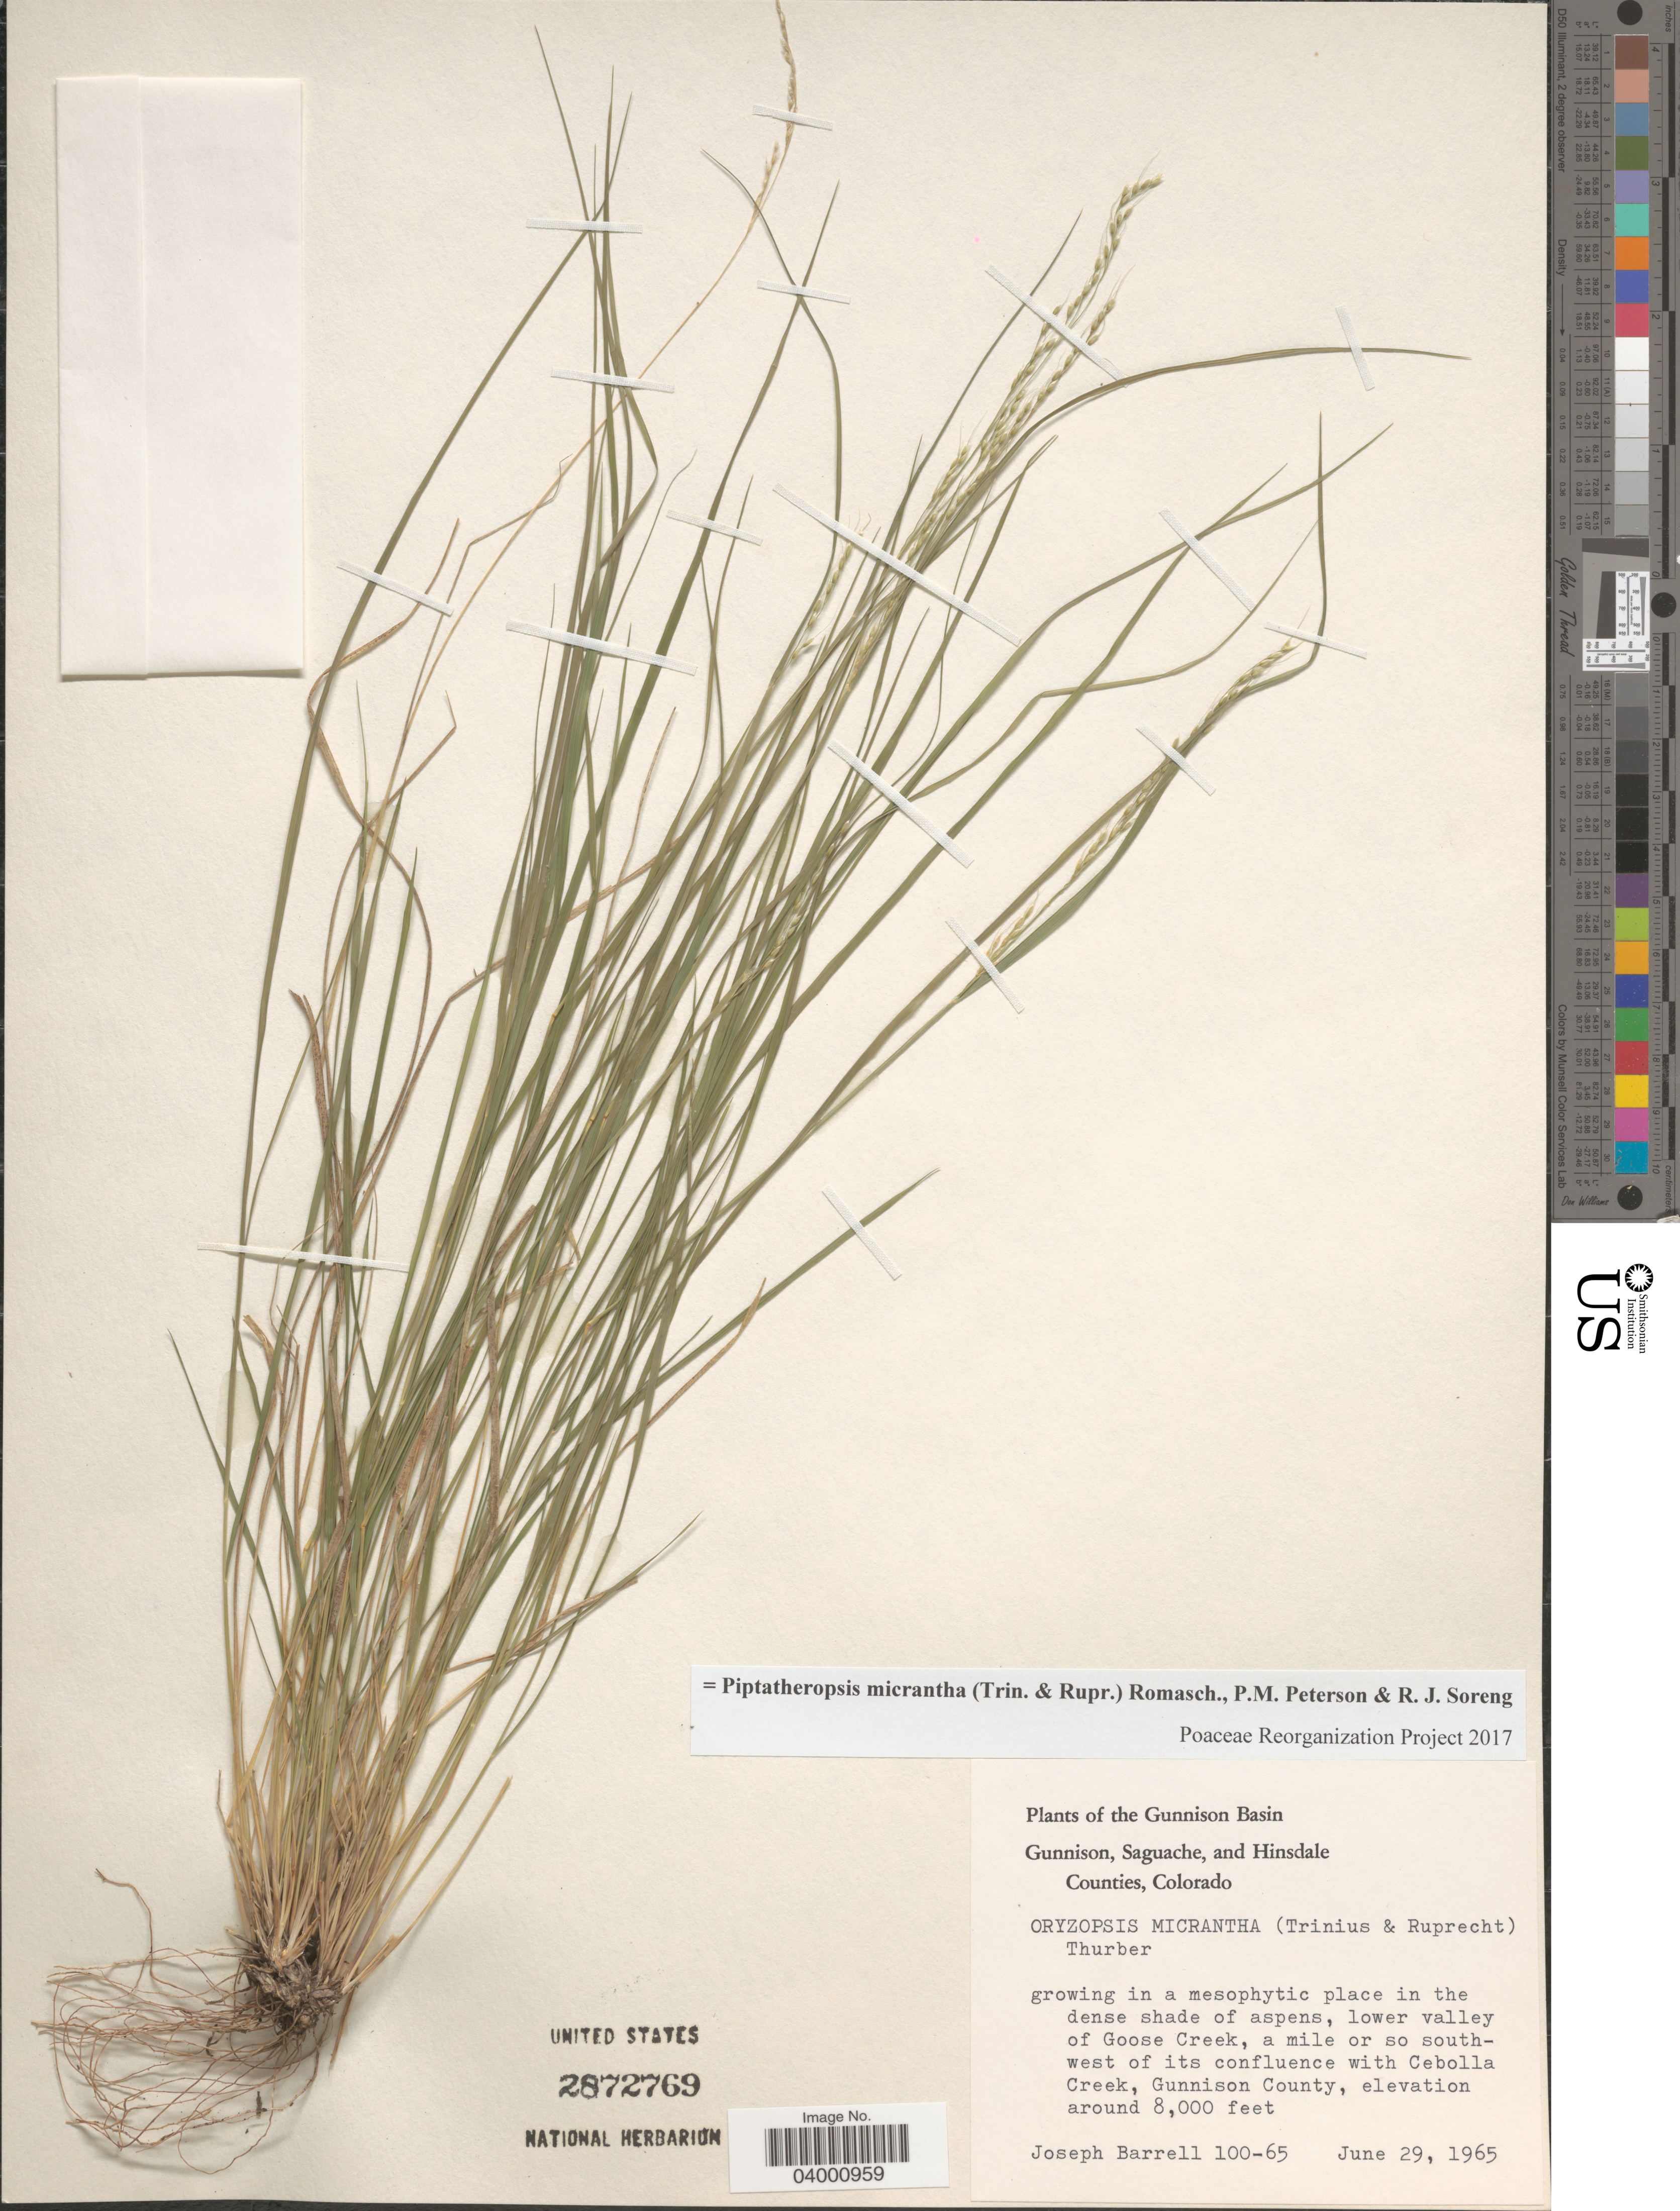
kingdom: Plantae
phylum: Tracheophyta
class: Liliopsida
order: Poales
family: Poaceae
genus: Piptatheropsis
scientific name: Piptatheropsis micrantha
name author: (Trin. & Rupr.) Romasch.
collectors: J. Barrell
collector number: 100-65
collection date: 1965-06-29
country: United States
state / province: Colorado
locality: The Gunnison Basin. Lower valley of Goose Creek, a mile or so southwest of its confluence with Cebolla Creek, Gunnison County.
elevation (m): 2438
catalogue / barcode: US 2872769